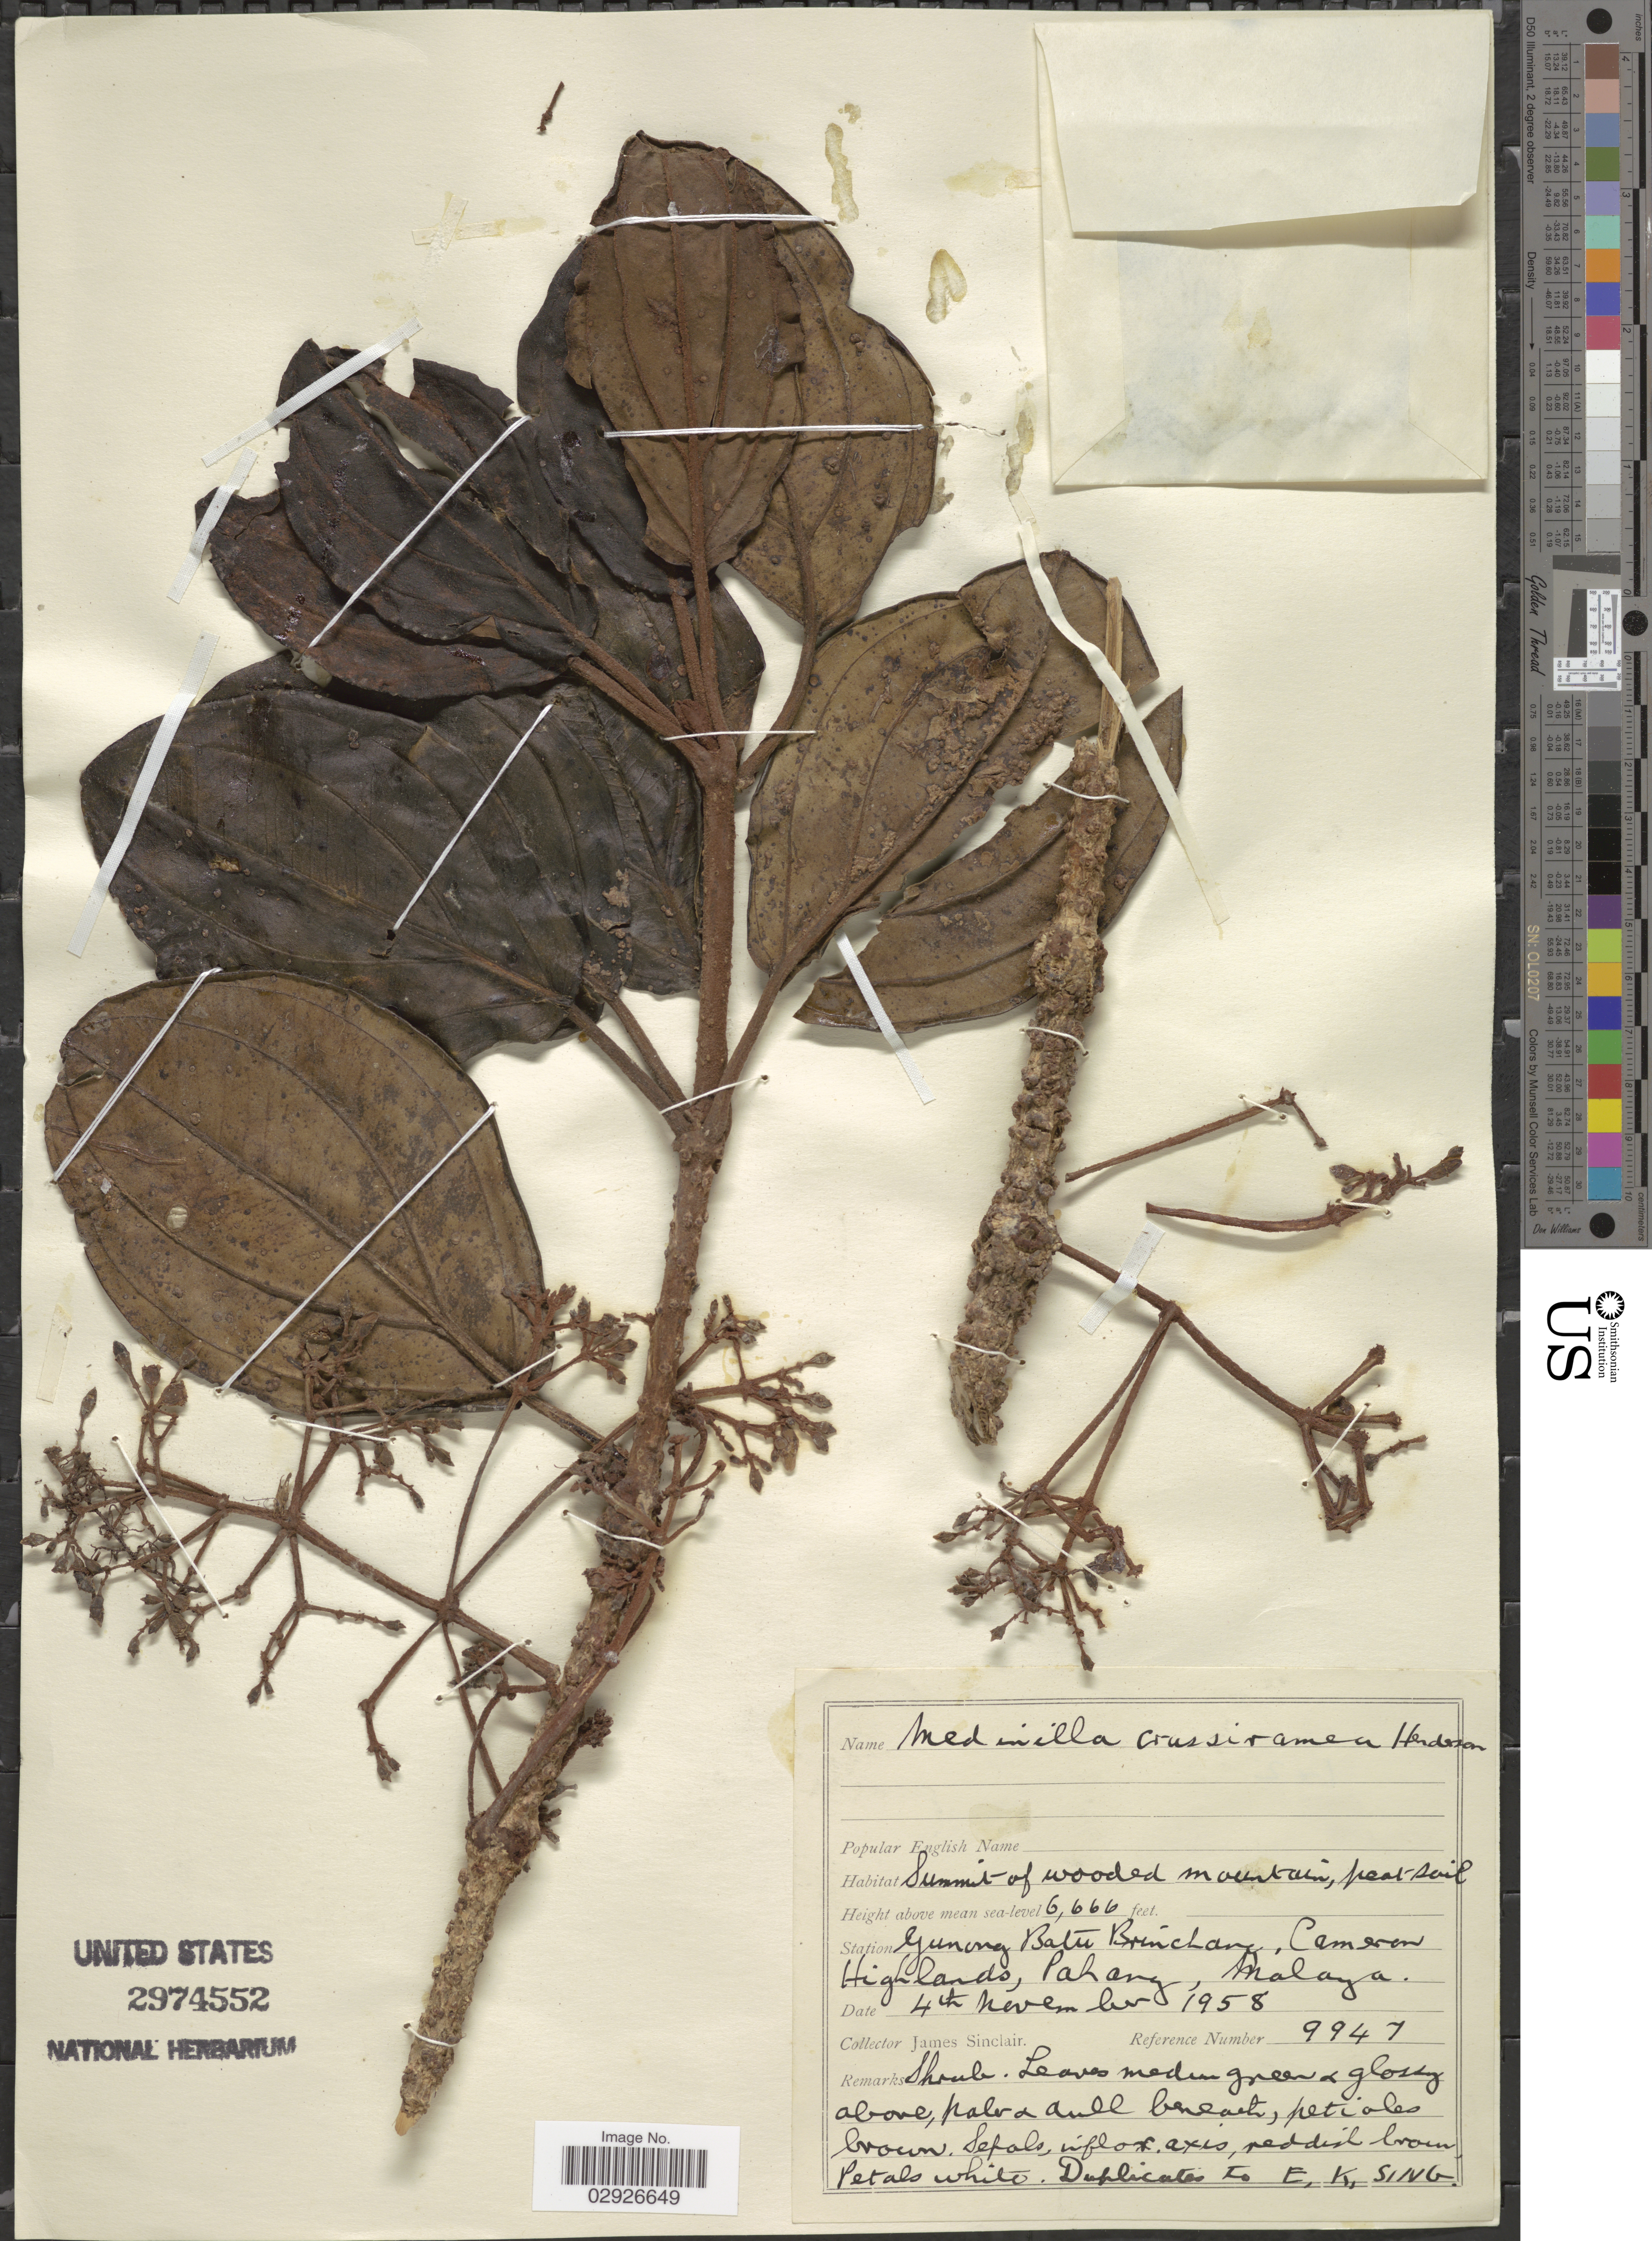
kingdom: Plantae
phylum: Tracheophyta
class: Magnoliopsida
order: Myrtales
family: Melastomataceae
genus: Medinilla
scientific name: Medinilla crassiramea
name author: M.R. Hend.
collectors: J. Sinclair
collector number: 9947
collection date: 1958-11-04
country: Malaysia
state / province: Pahang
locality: Gunung Batu Brinchang, Cameron Highlands, Pahang, Malaya.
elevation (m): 2032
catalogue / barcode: US 2974552